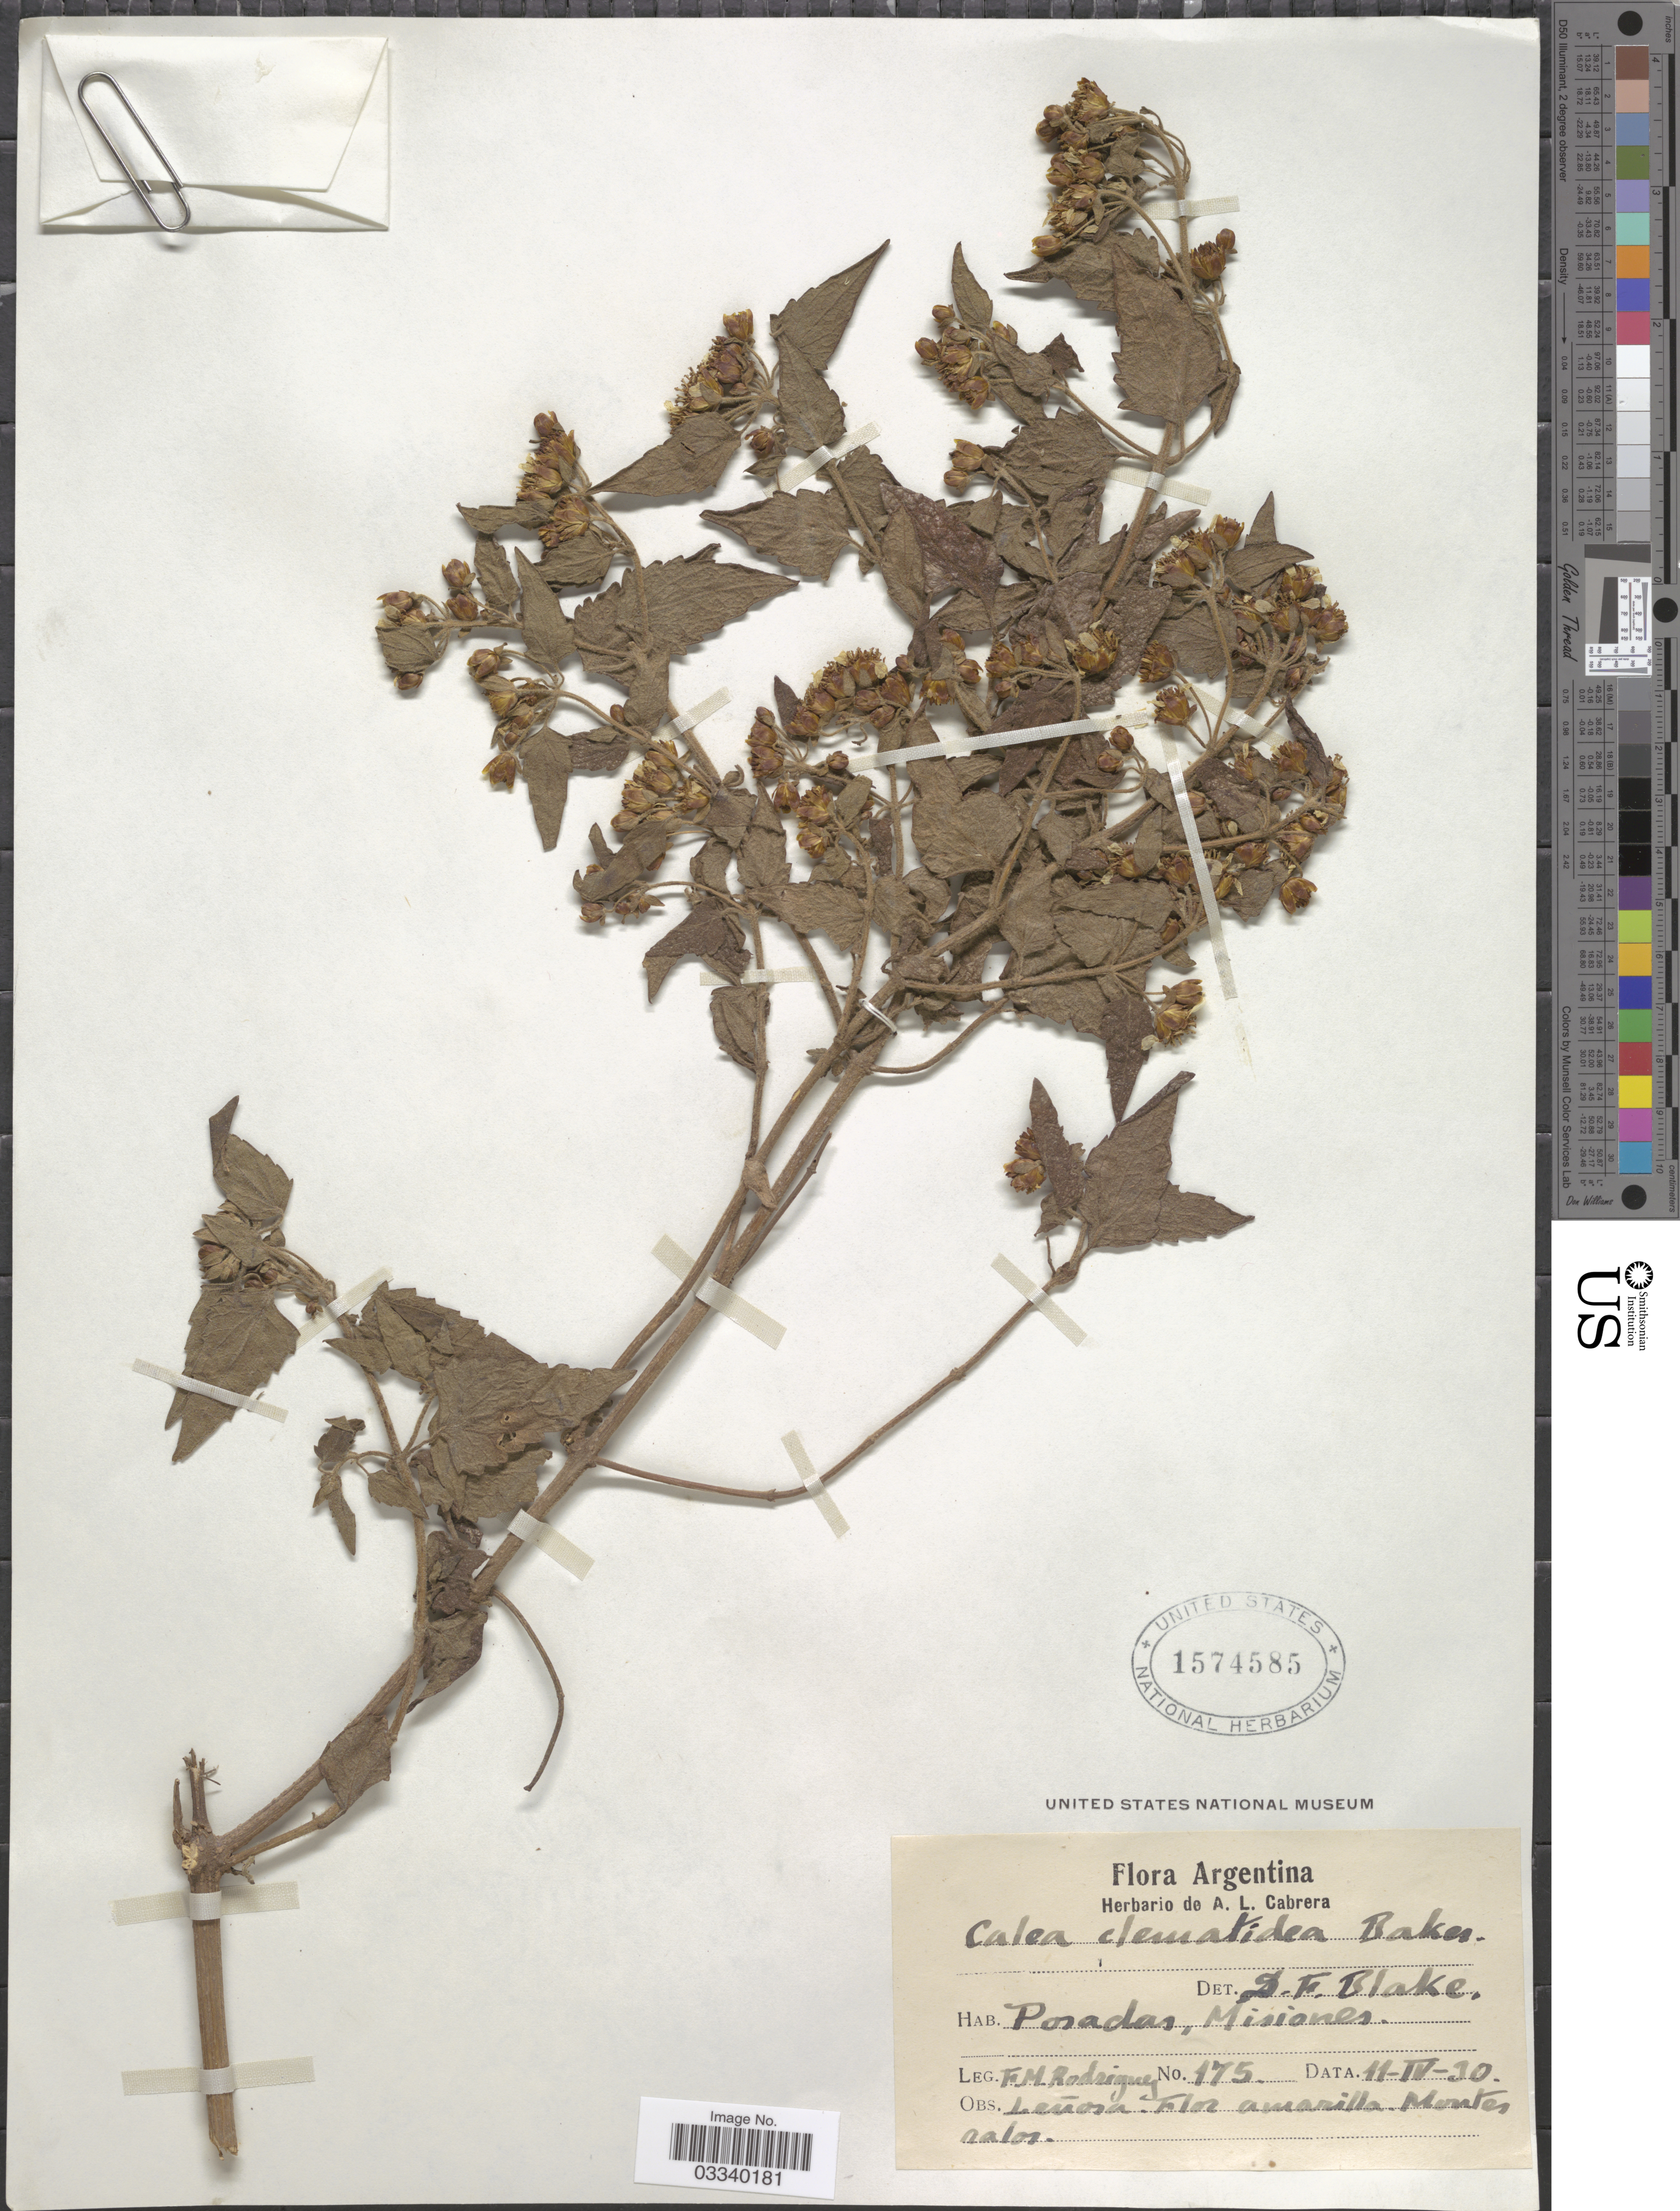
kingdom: Plantae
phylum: Tracheophyta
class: Magnoliopsida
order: Asterales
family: Asteraceae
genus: Calea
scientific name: Calea clematidea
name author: Baker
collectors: F. M. Rodriguez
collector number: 175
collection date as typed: Transcribed d/m/y: 11/4/30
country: Argentina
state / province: Misiones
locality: Posadas.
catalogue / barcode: US 1574585